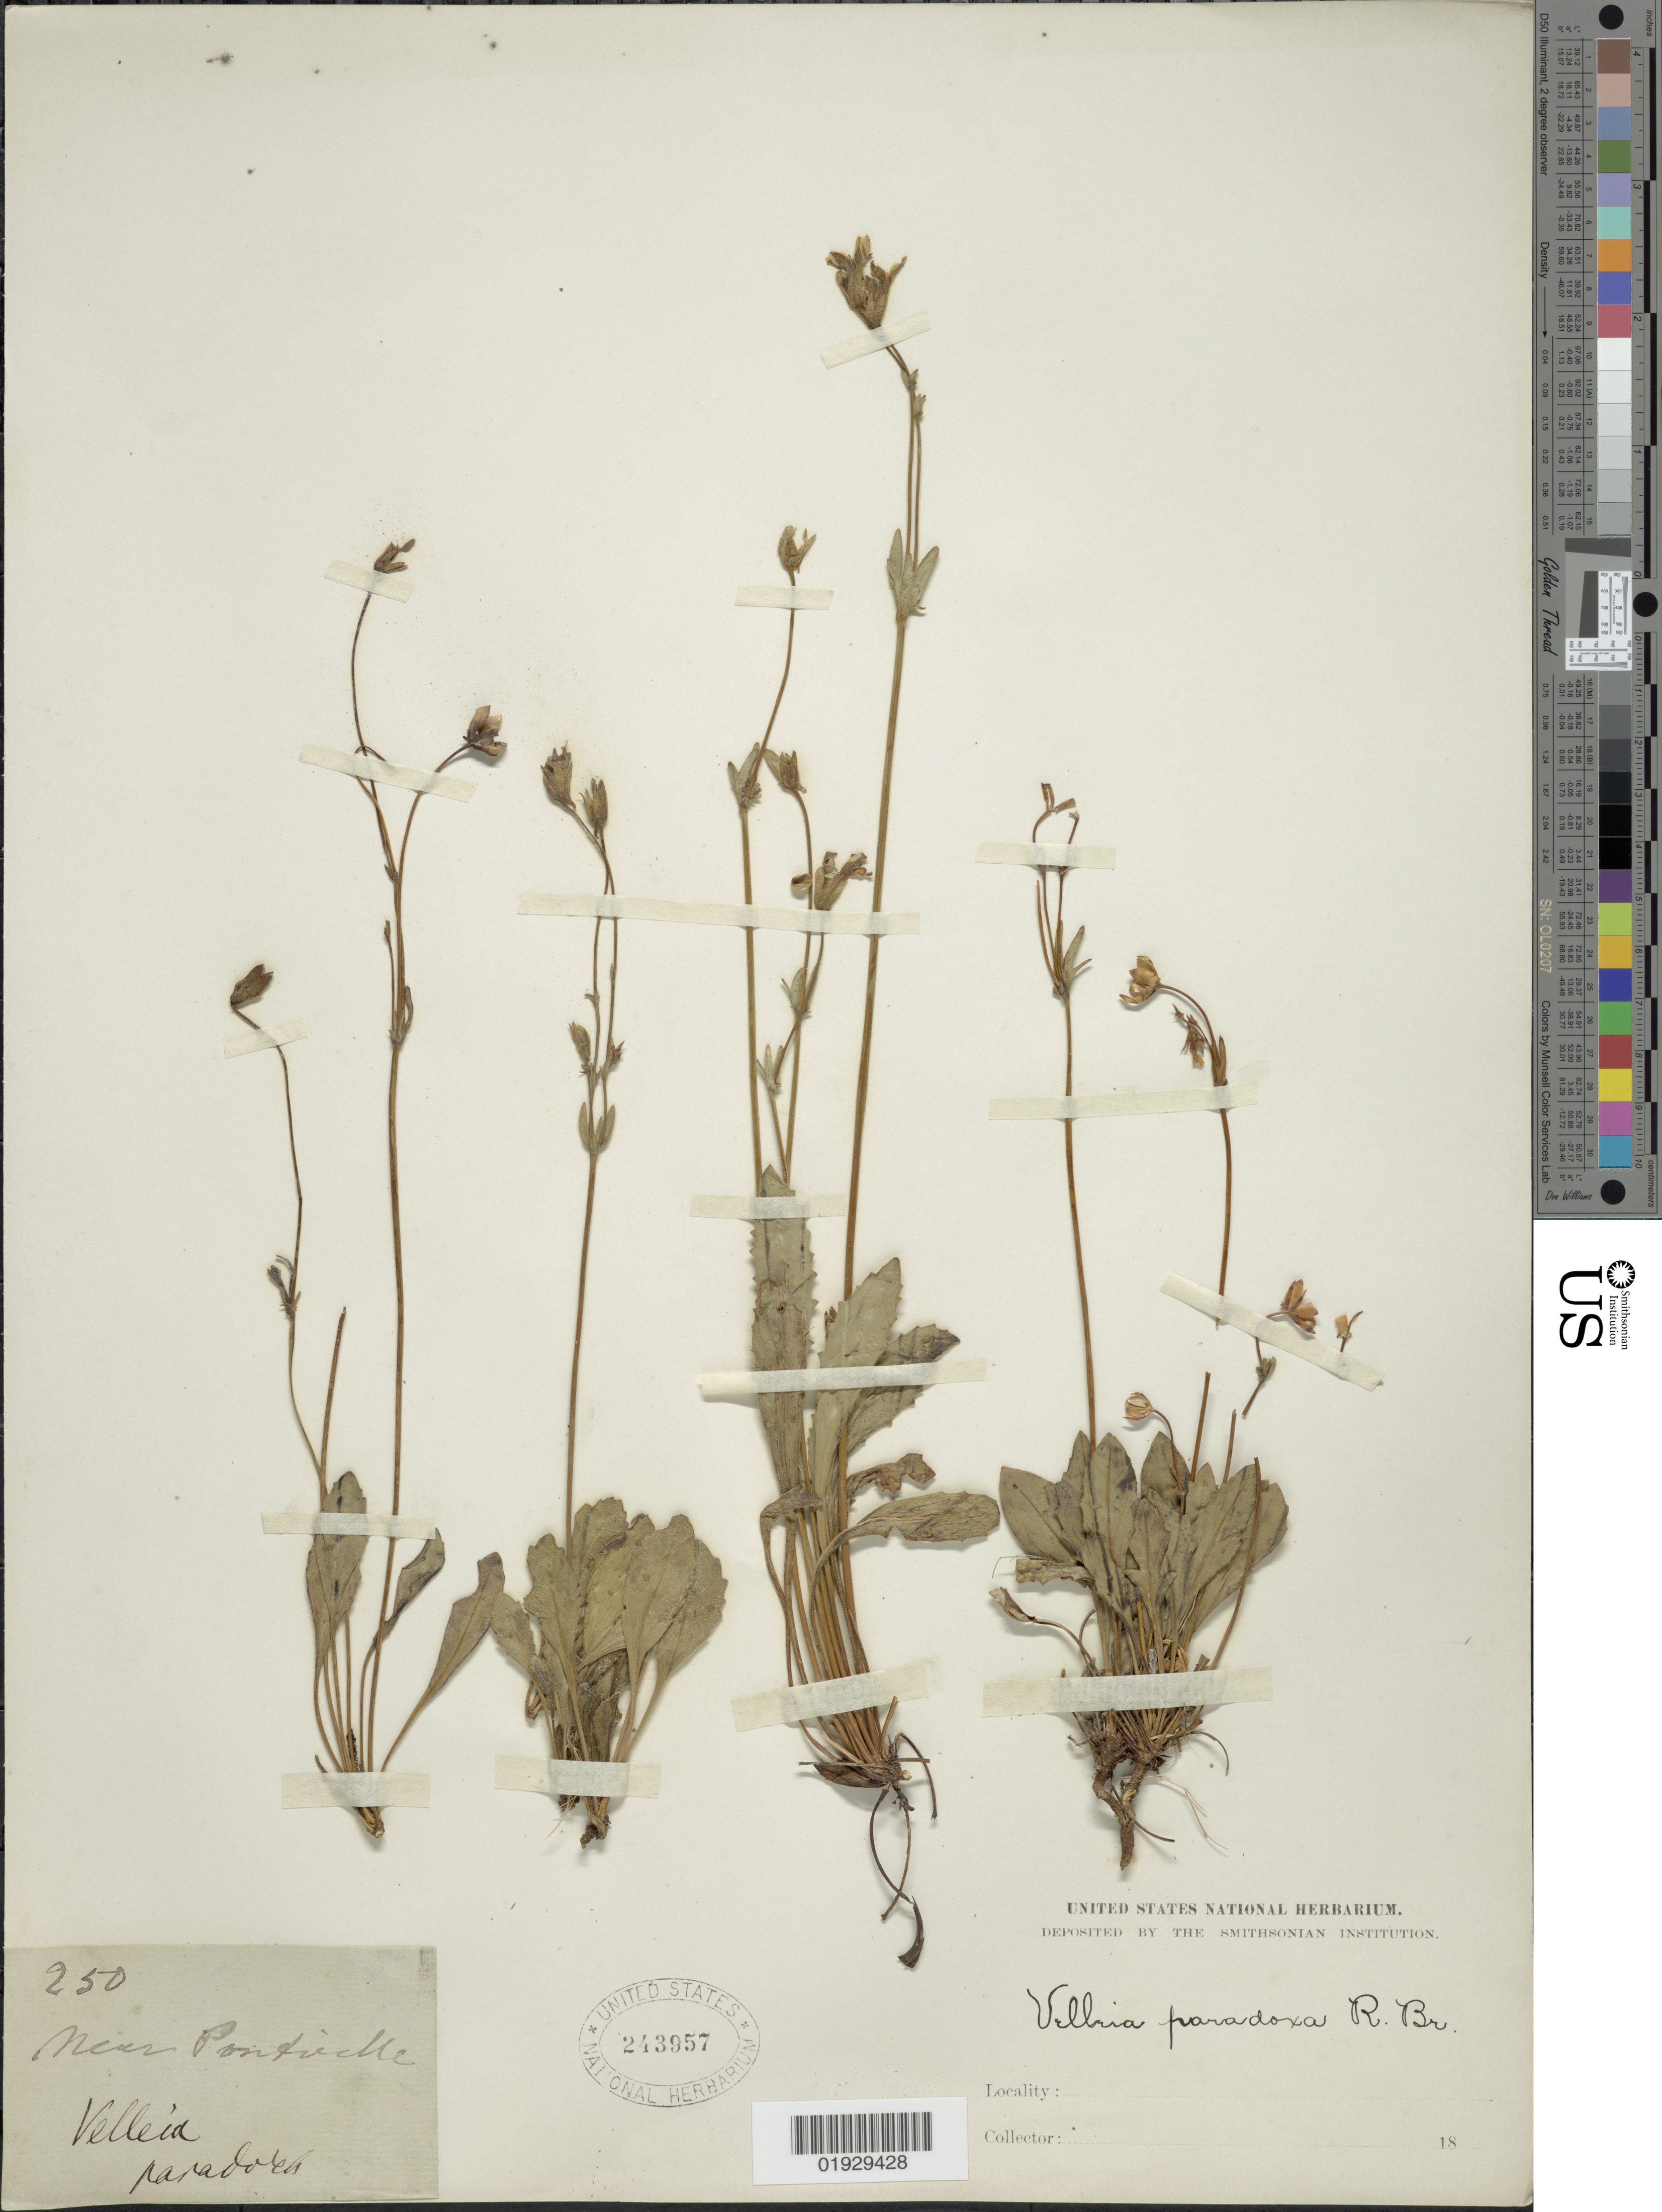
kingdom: Plantae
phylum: Tracheophyta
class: Magnoliopsida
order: Asterales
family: Goodeniaceae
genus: Velleia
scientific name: Velleia paradoxa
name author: R. Br.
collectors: ex herb. United States National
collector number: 250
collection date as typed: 18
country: Australia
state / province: Tasmania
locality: Near Pontville.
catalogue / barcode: US 243957